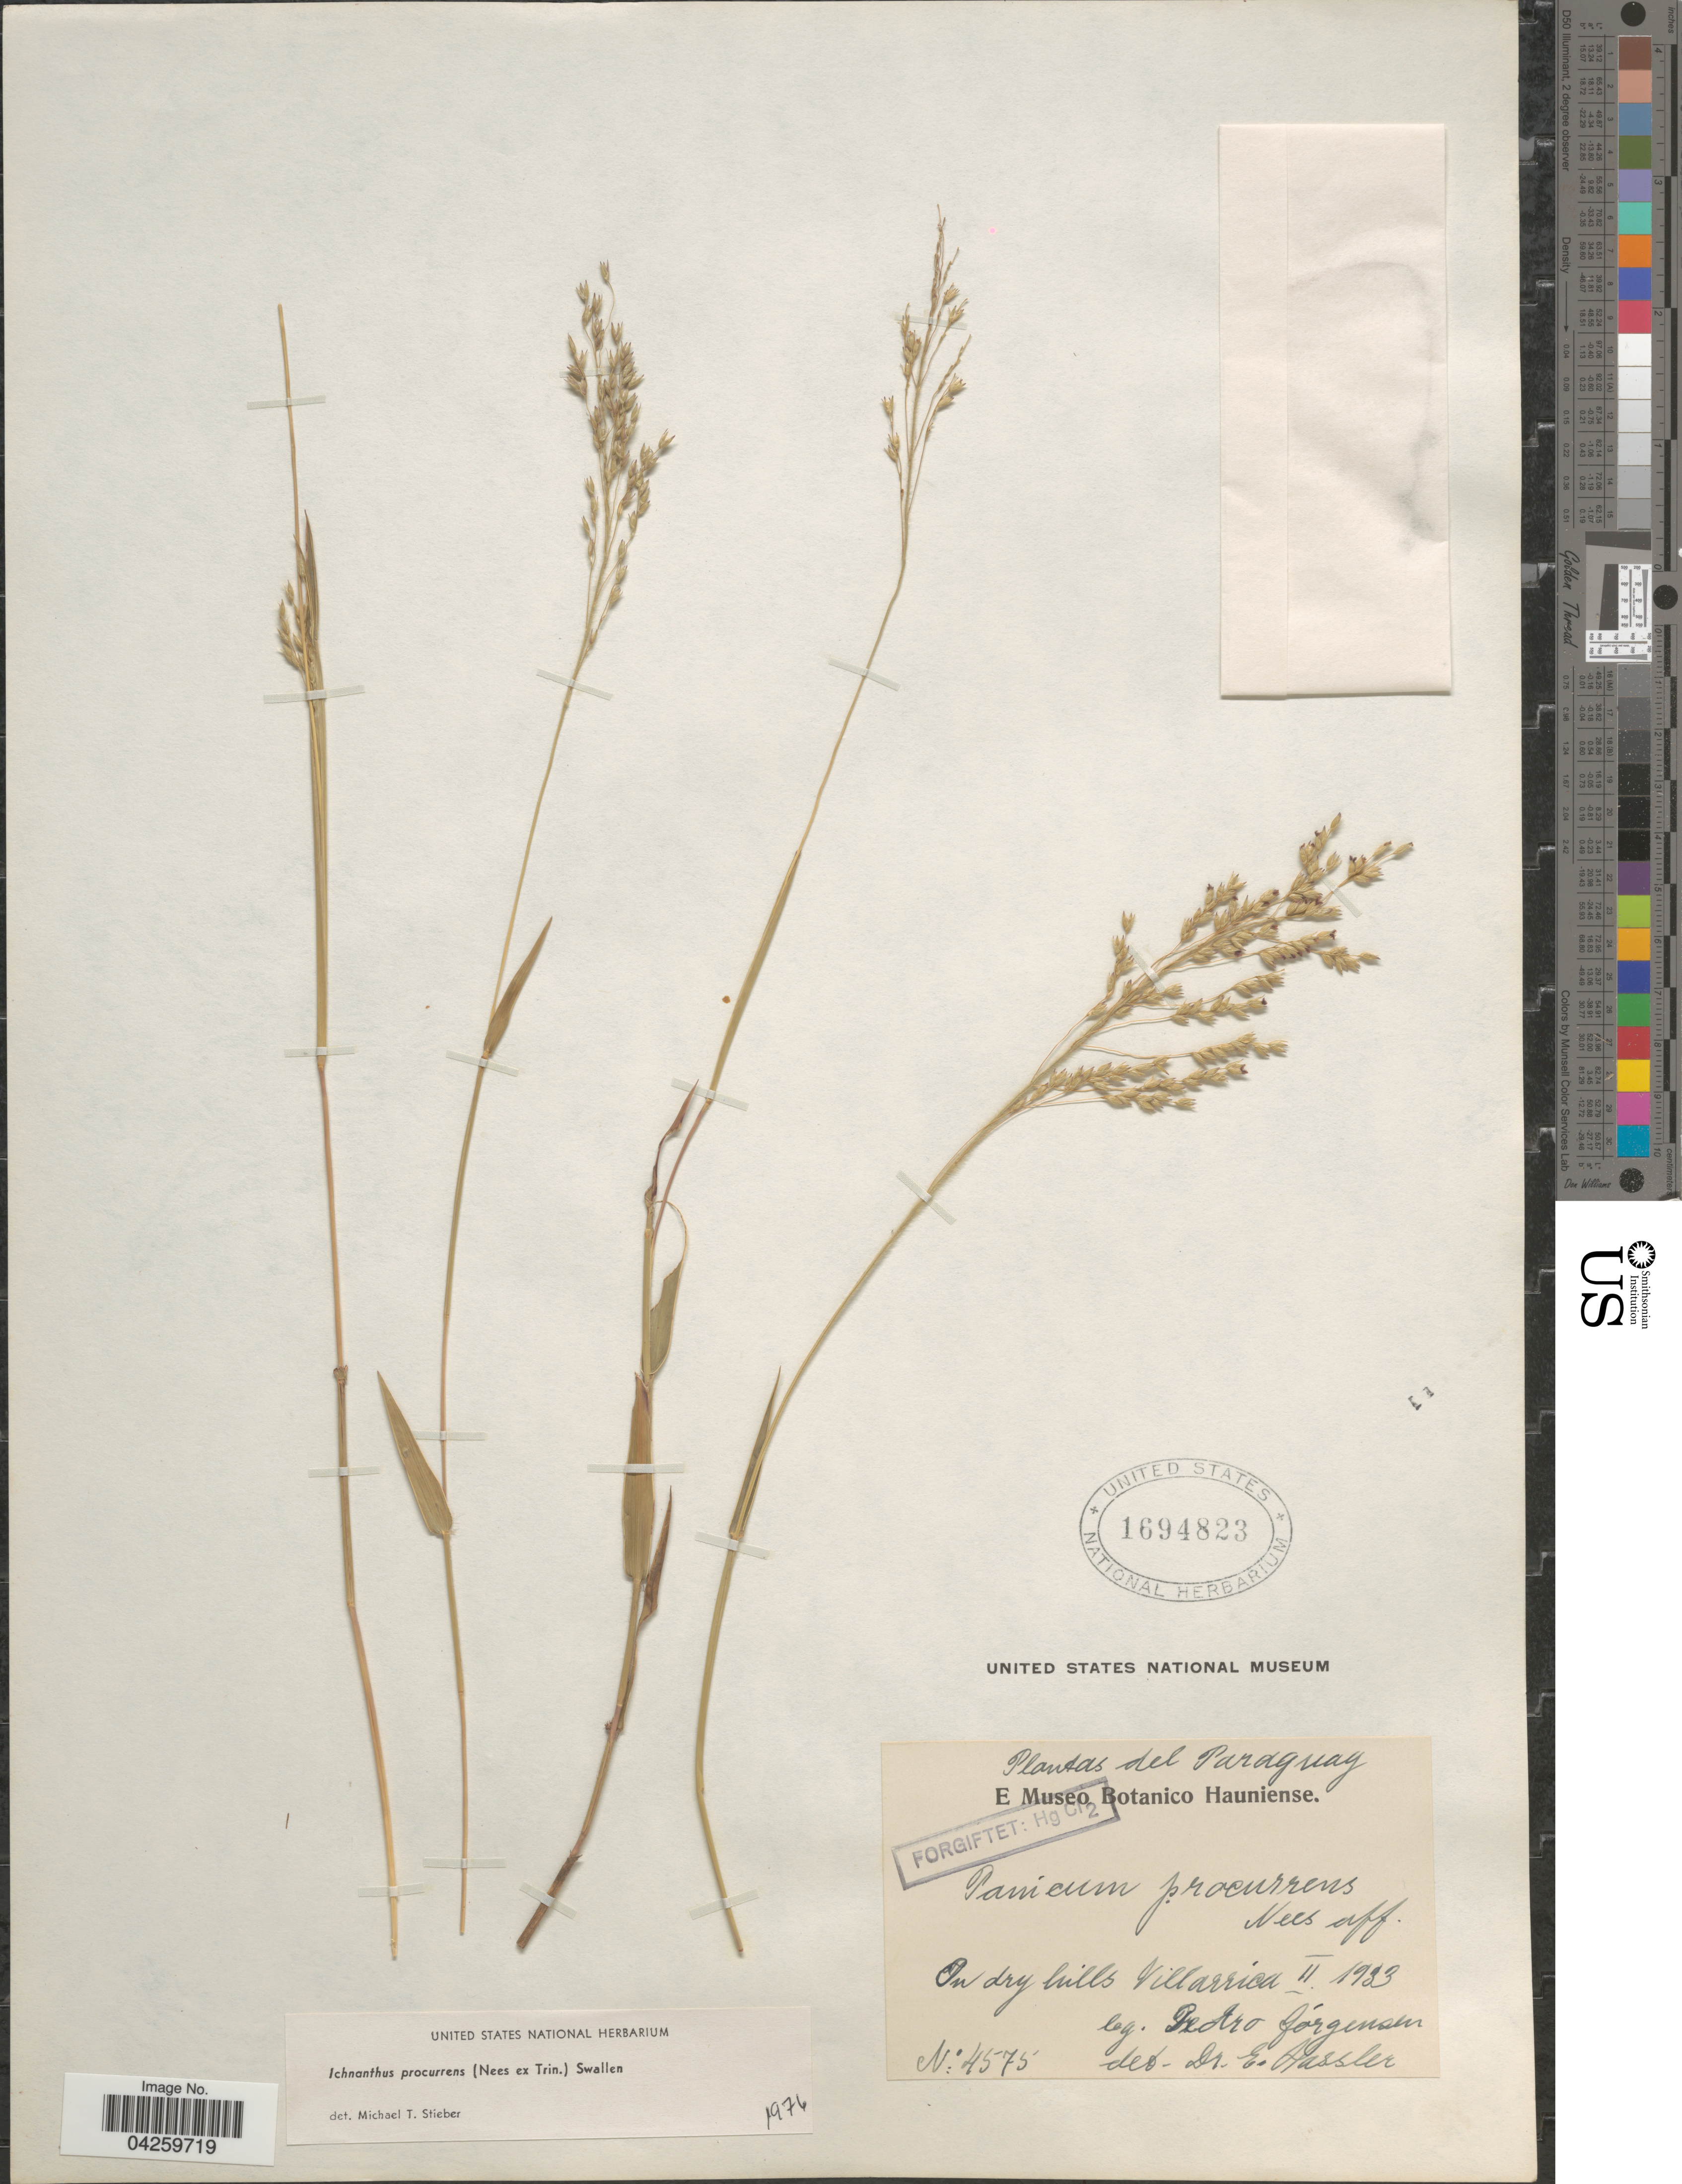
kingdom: Plantae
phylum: Tracheophyta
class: Liliopsida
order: Poales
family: Poaceae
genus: Ichnanthus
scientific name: Ichnanthus procurrens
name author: (Nees ex Trin.) Swallen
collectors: P. Jörgensen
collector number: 4575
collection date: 1933-02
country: Paraguay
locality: On dry hills Villarrica.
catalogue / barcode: US 1694823